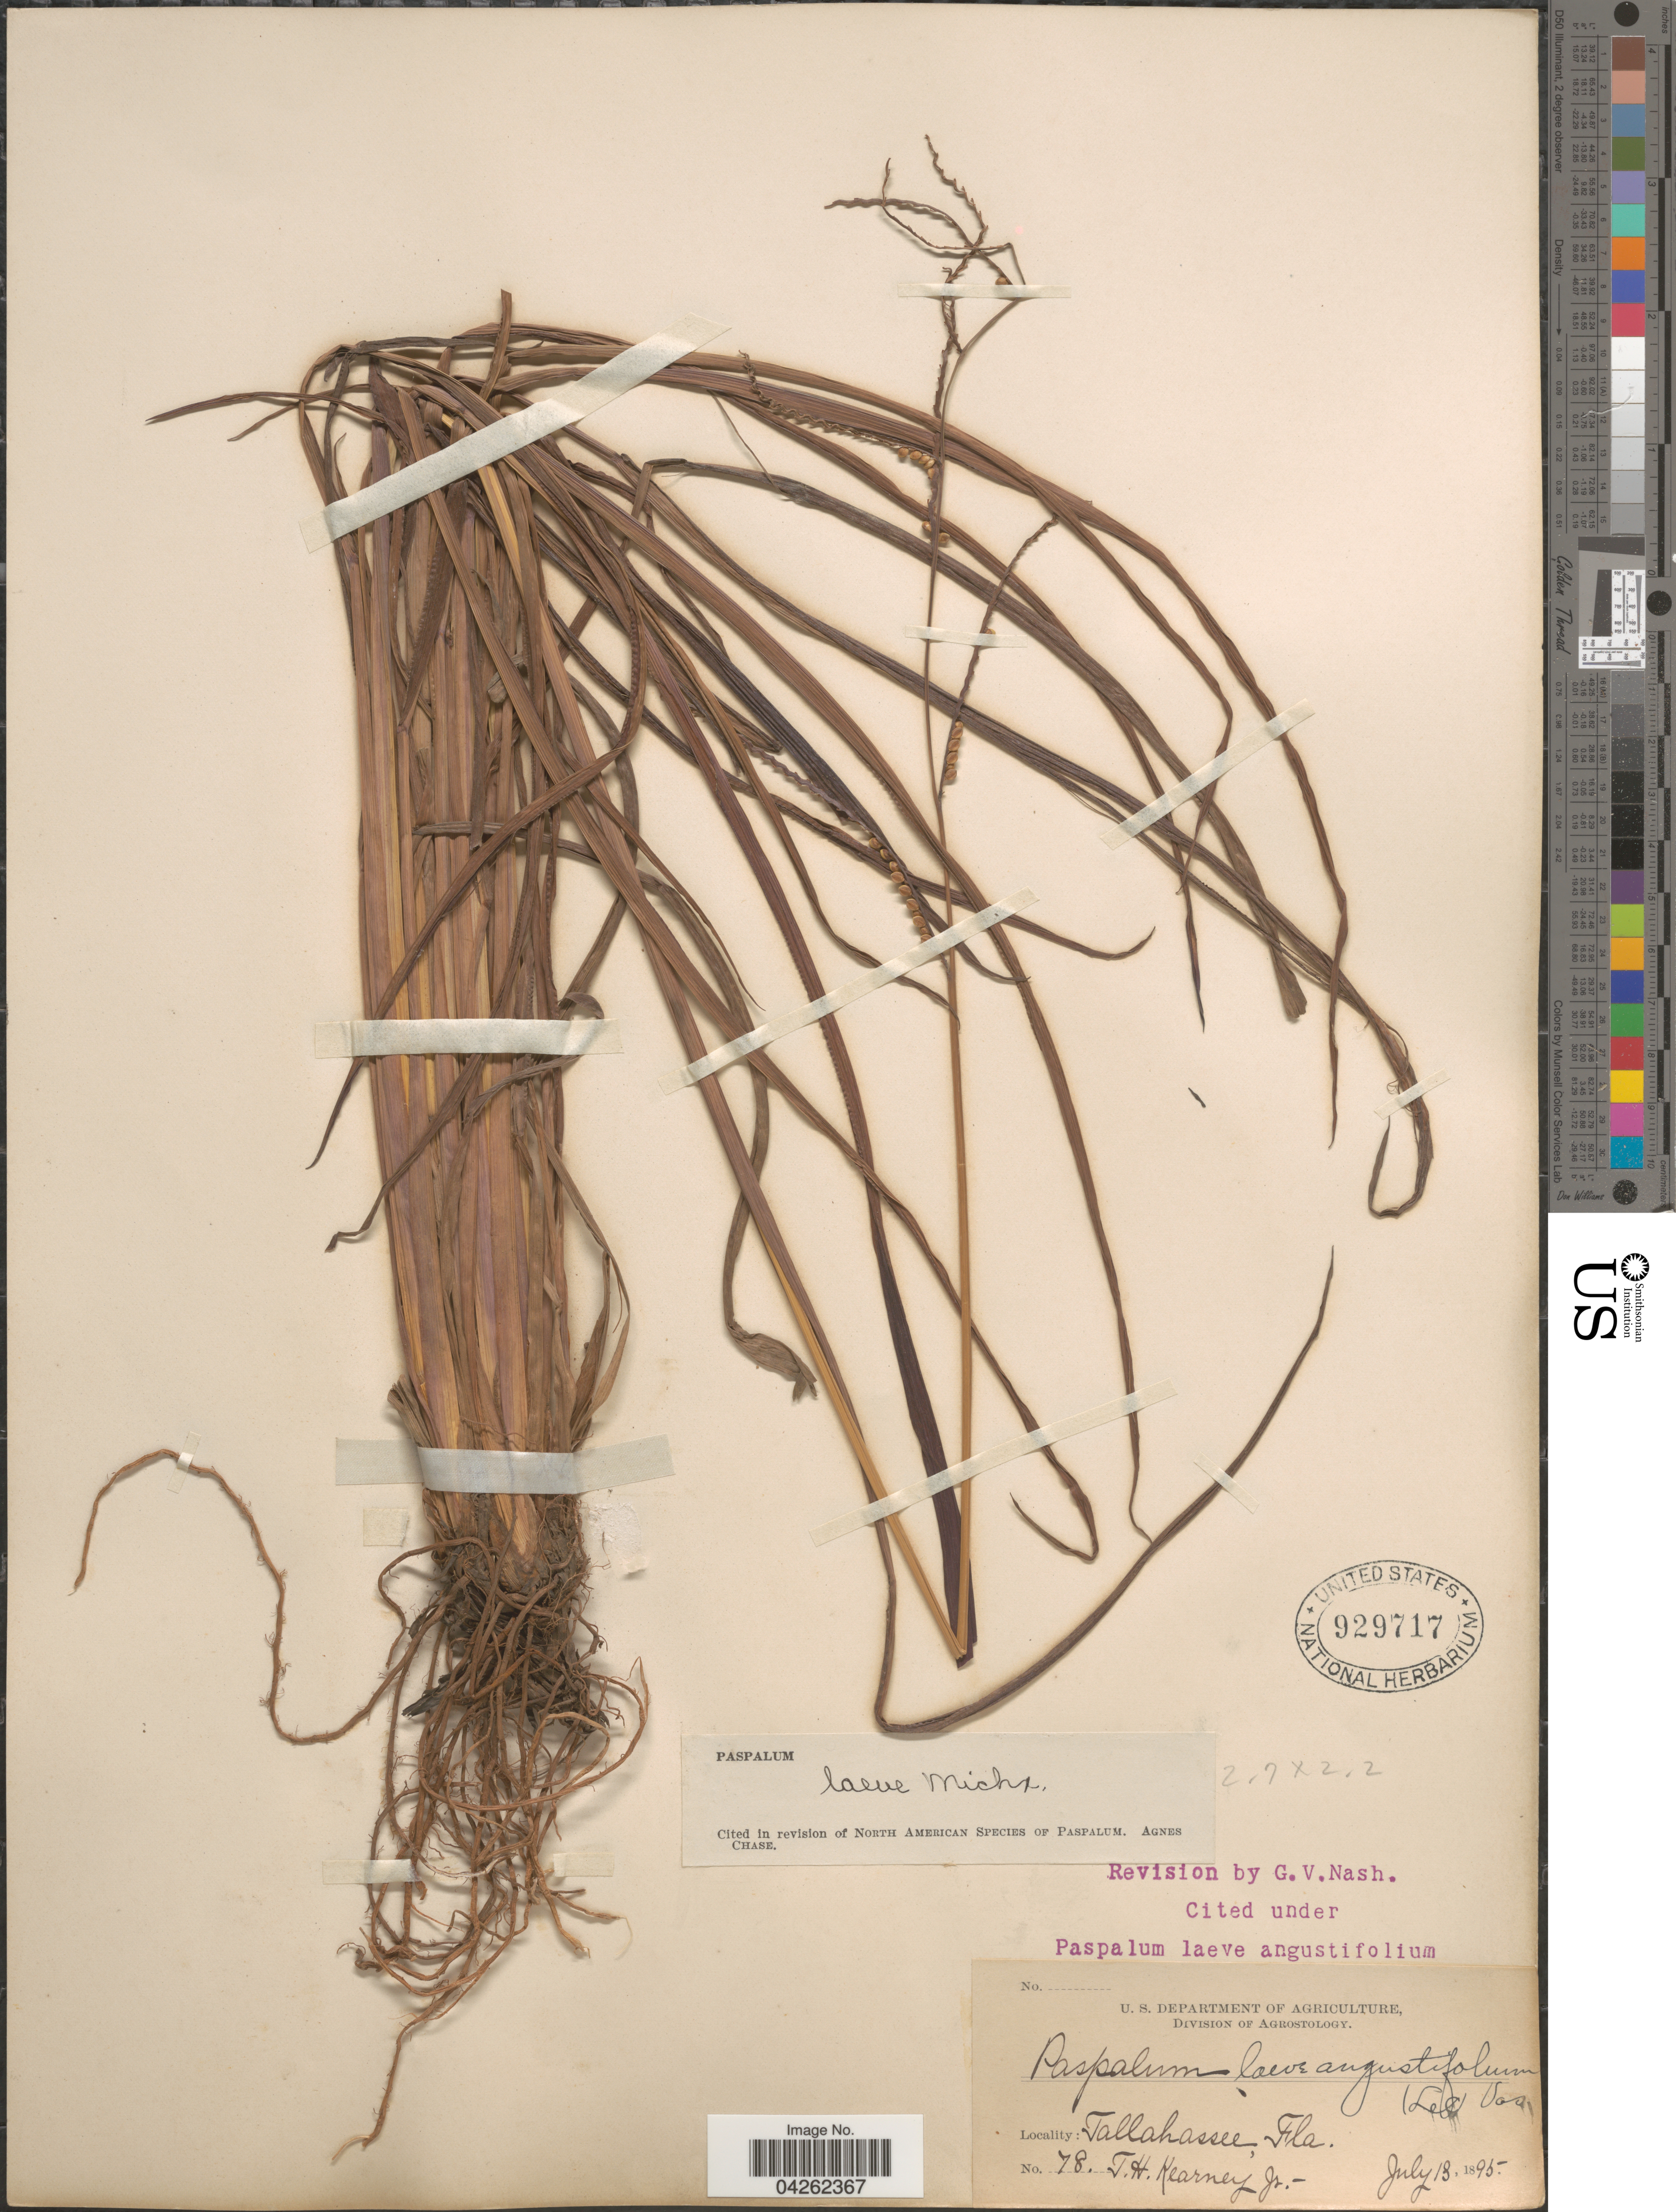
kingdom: Plantae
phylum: Tracheophyta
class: Liliopsida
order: Poales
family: Poaceae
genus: Paspalum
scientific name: Paspalum laeve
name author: Michx.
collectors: T. H. Kearney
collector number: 78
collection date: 1895-07-13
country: United States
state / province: Florida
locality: Tallahassee.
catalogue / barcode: US 929717